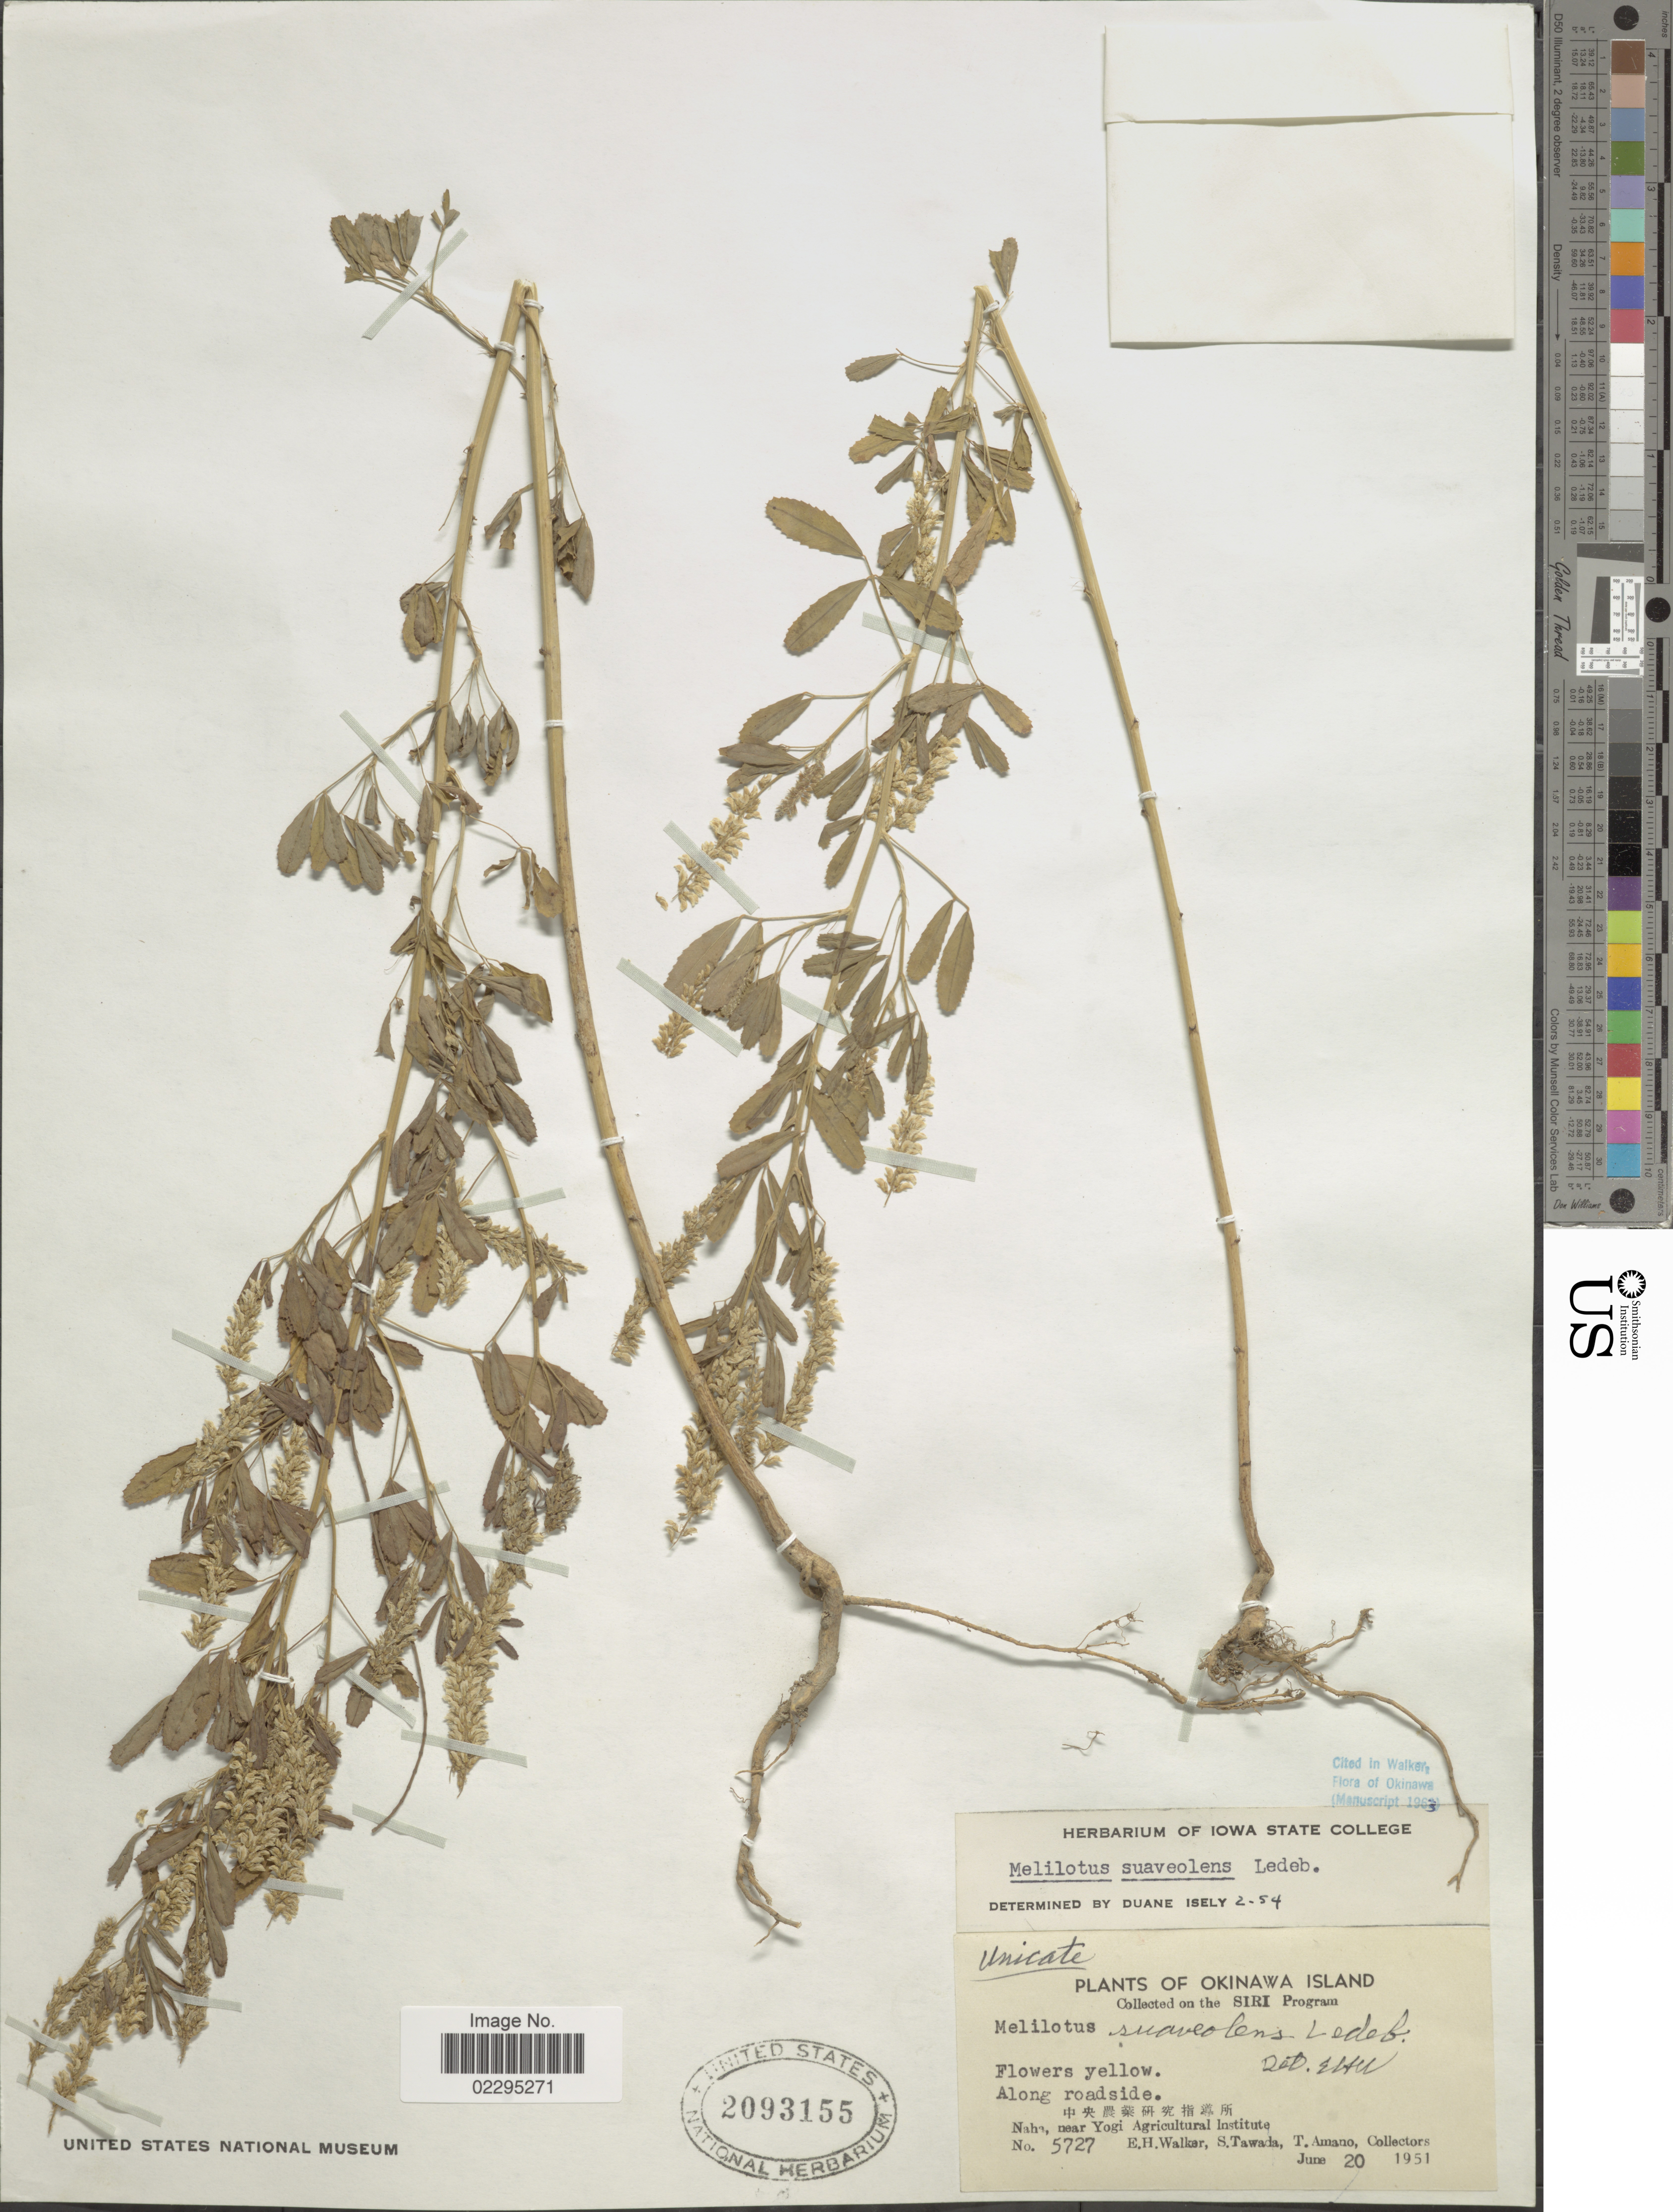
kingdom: Plantae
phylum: Tracheophyta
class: Magnoliopsida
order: Fabales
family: Fabaceae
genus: Melilotus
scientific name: Melilotus suaveolens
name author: Ledeb.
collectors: E. H. Walker, S. Tawada & T. Amano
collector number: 5727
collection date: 1951-06-20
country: Japan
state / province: Okinawa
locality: Okinawa Island. Along roadside X, Naha, near Yogi Agricultural Institute,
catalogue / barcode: US 2093155